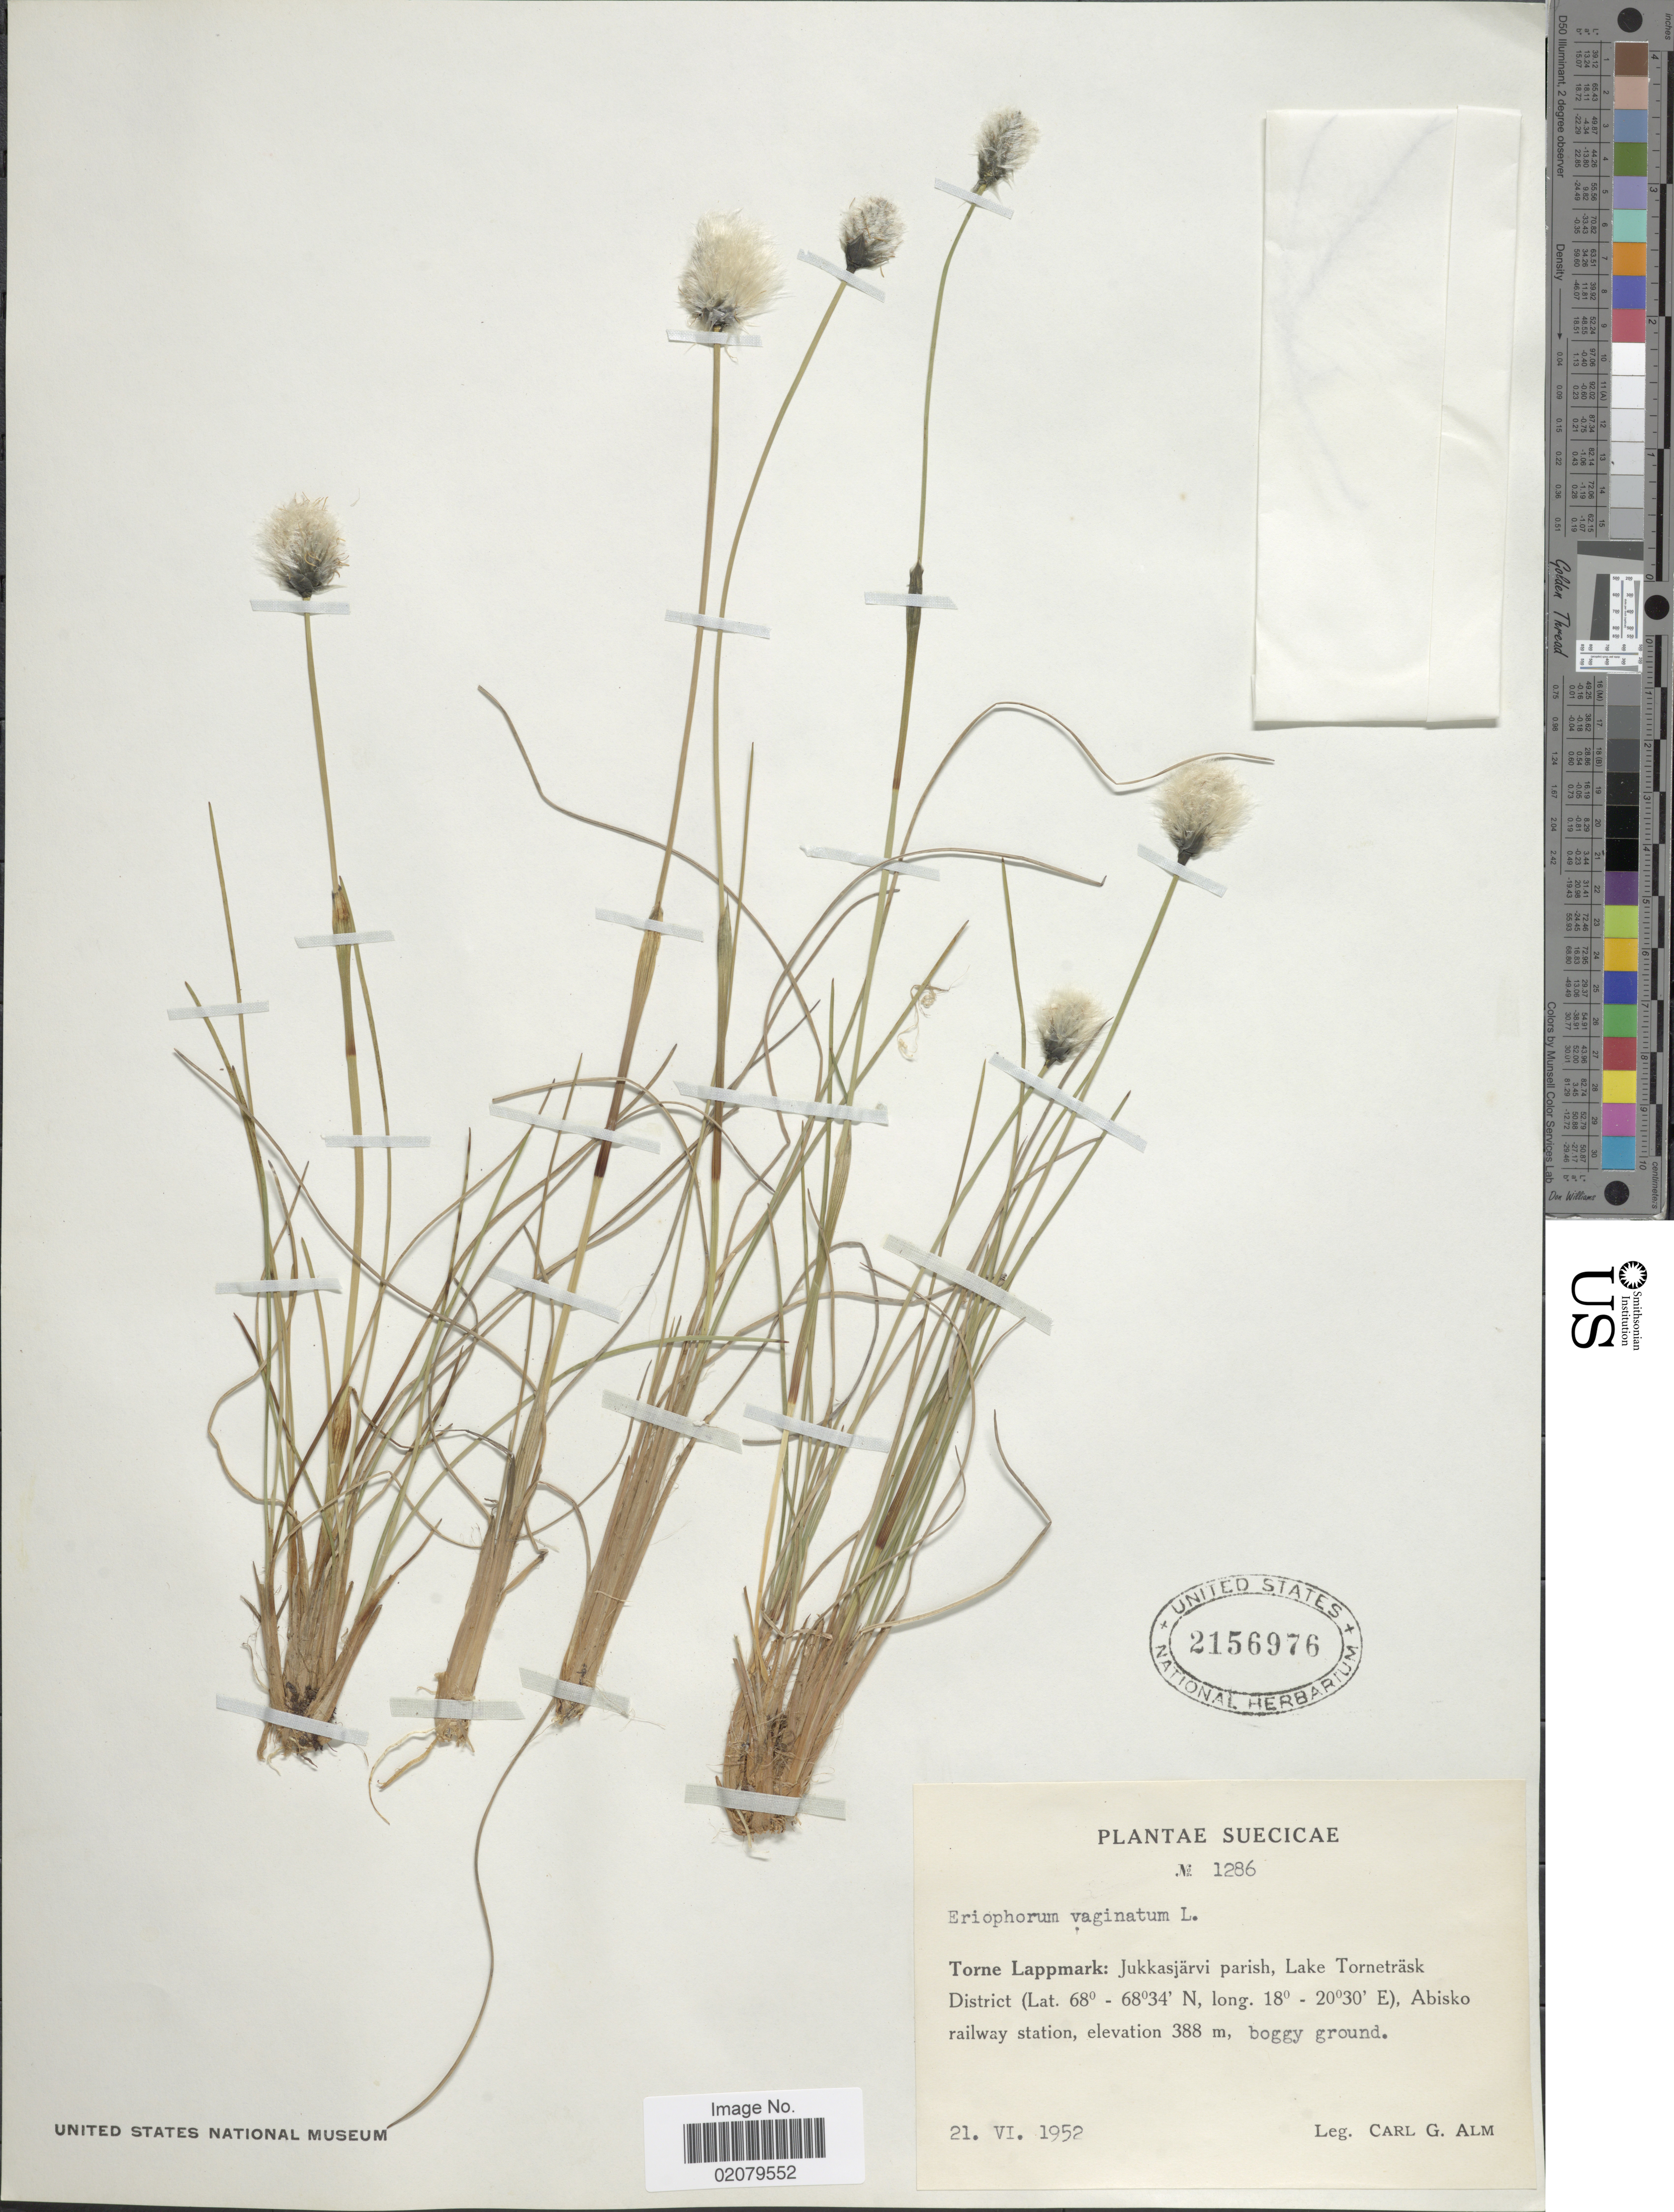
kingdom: Plantae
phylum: Tracheophyta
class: Liliopsida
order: Poales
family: Cyperaceae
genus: Eriophorum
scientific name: Eriophorum vaginatum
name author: L.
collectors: C. G. Alm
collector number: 1286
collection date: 1952-06-21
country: Sweden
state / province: Norrbotten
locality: Suecicae, Torne Lappmark: Jukkasjarvi parish, Lake Tornetrask District, Abisko railway station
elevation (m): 388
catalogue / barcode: US 2156976